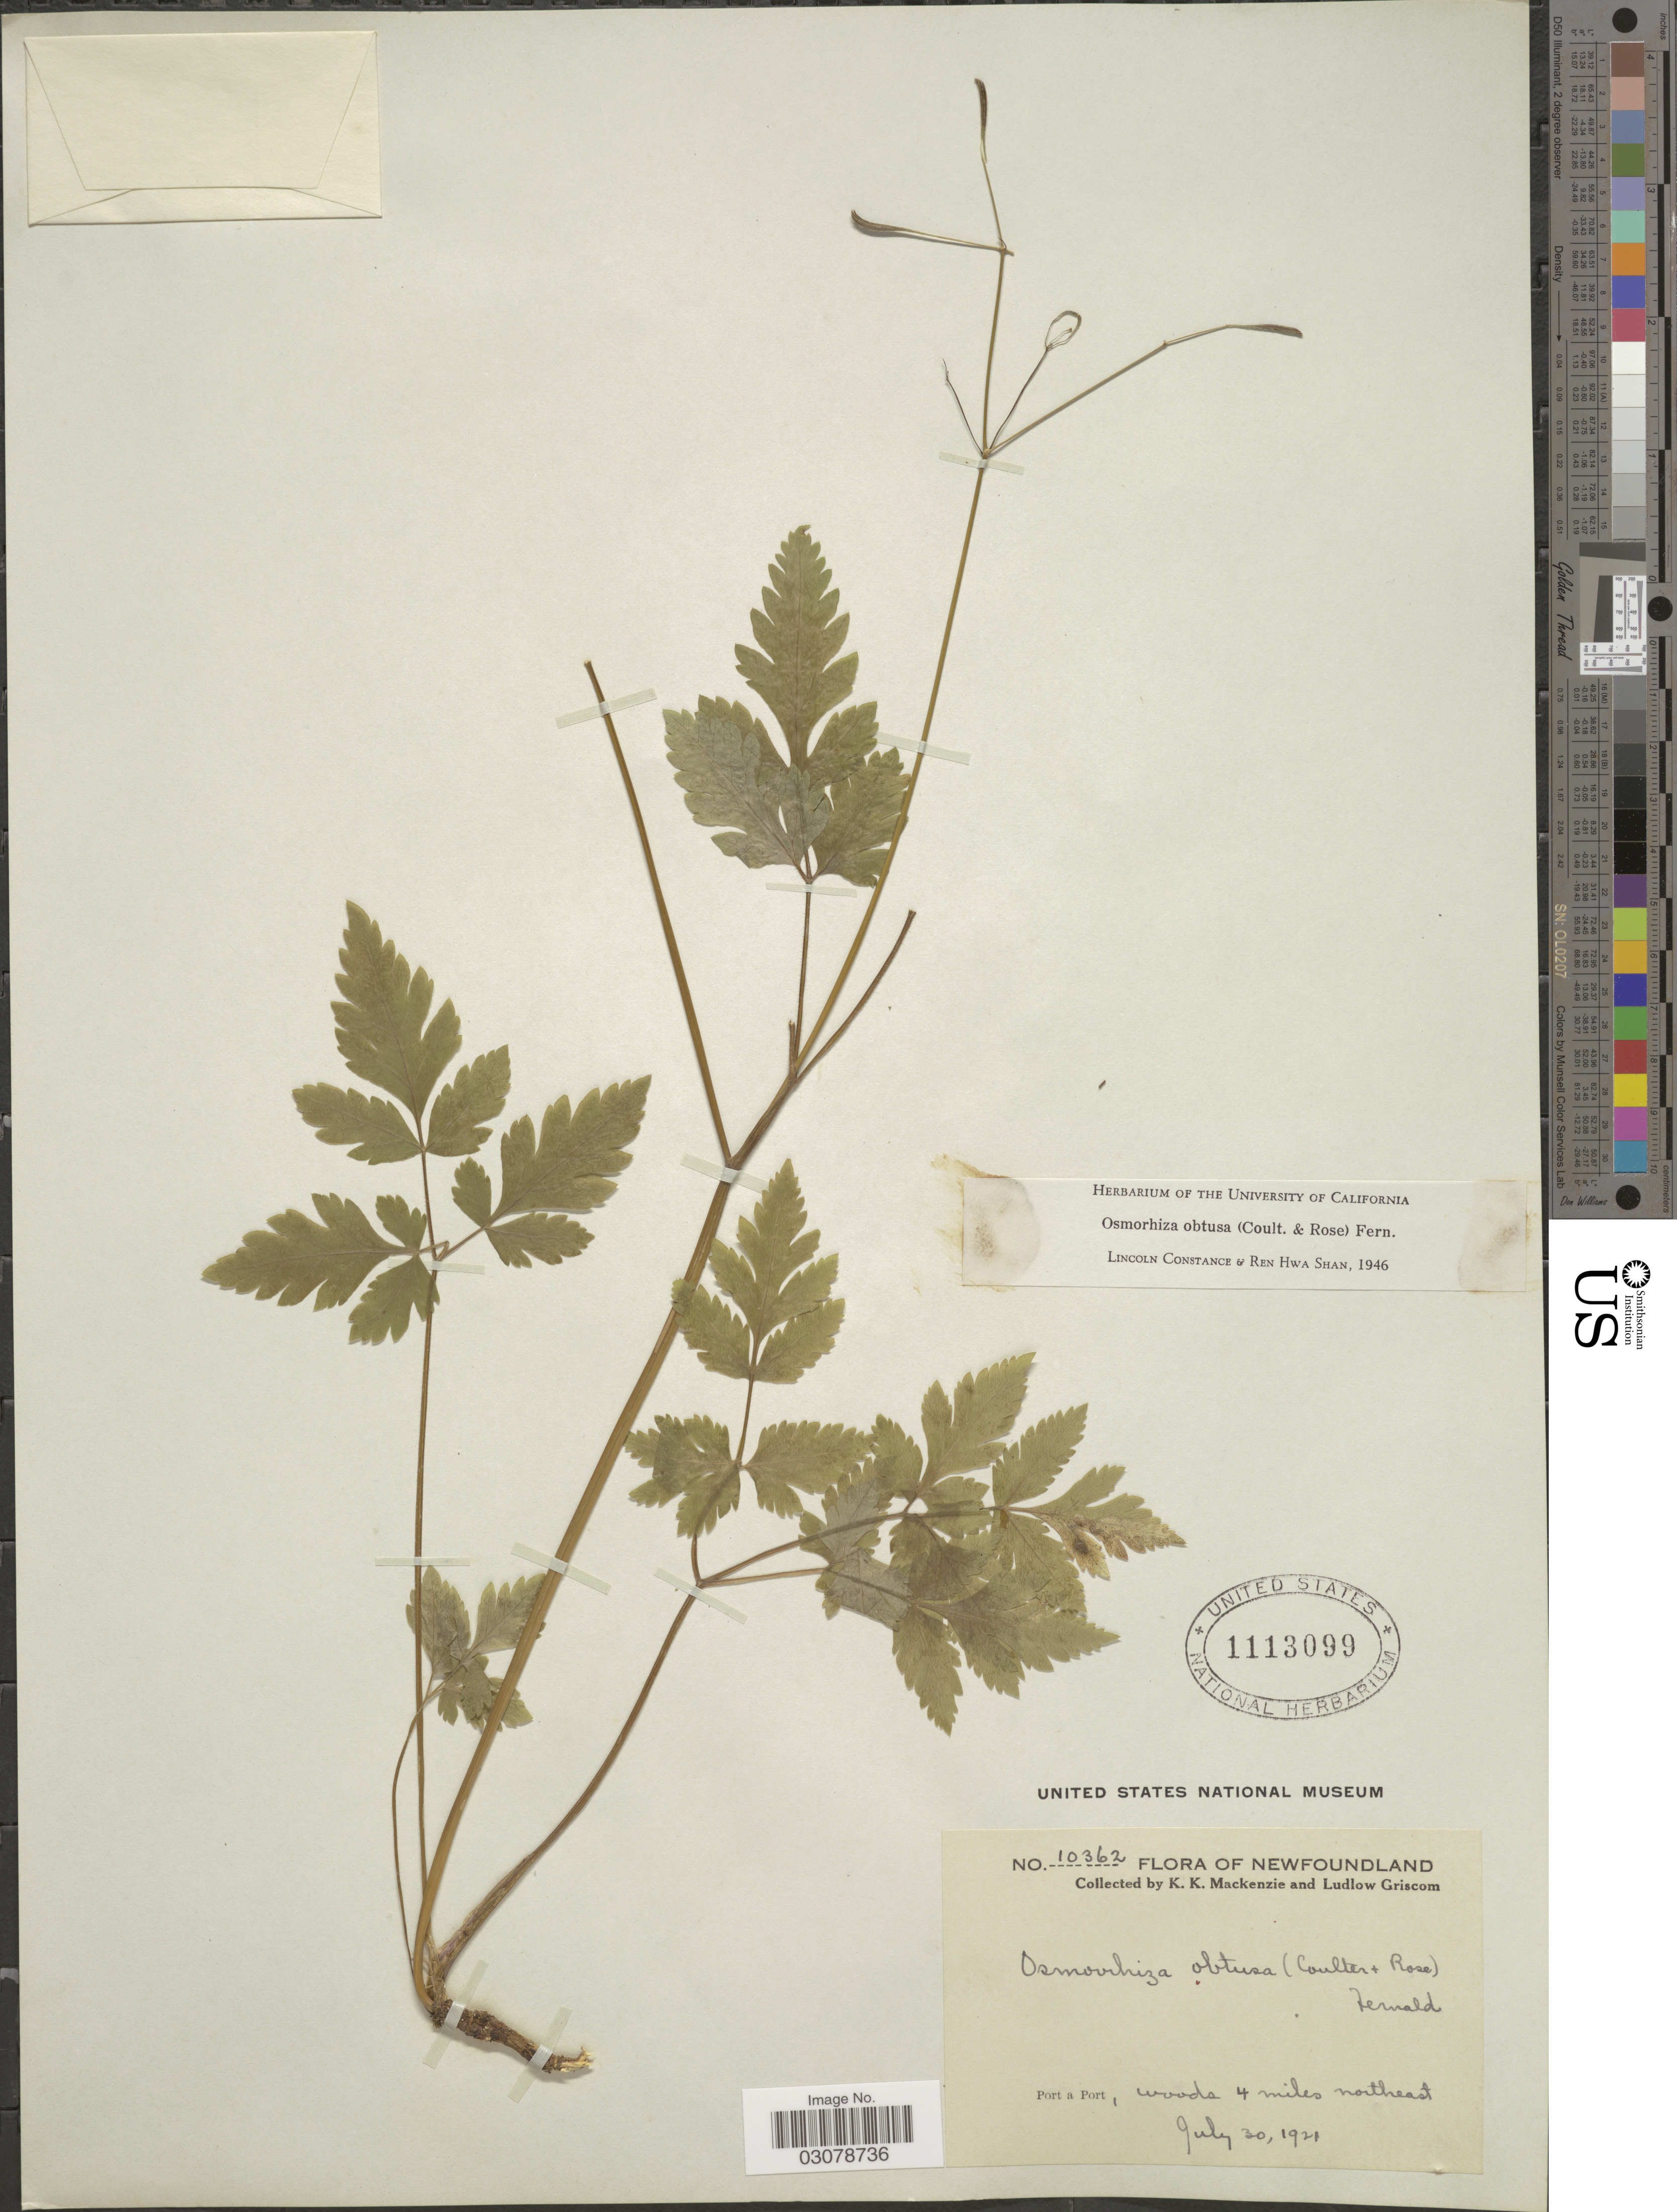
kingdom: Plantae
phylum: Tracheophyta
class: Magnoliopsida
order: Apiales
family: Apiaceae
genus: Osmorhiza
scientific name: Osmorhiza obtusa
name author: (J.M. Coult. & Rose) Fernald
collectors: K. K. Mackenzie & L. Griscom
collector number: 10362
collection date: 1921-07-30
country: Canada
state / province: Newfoundland and Labrador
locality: Port a Port, woods 4 miles northeast.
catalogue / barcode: US 1113099